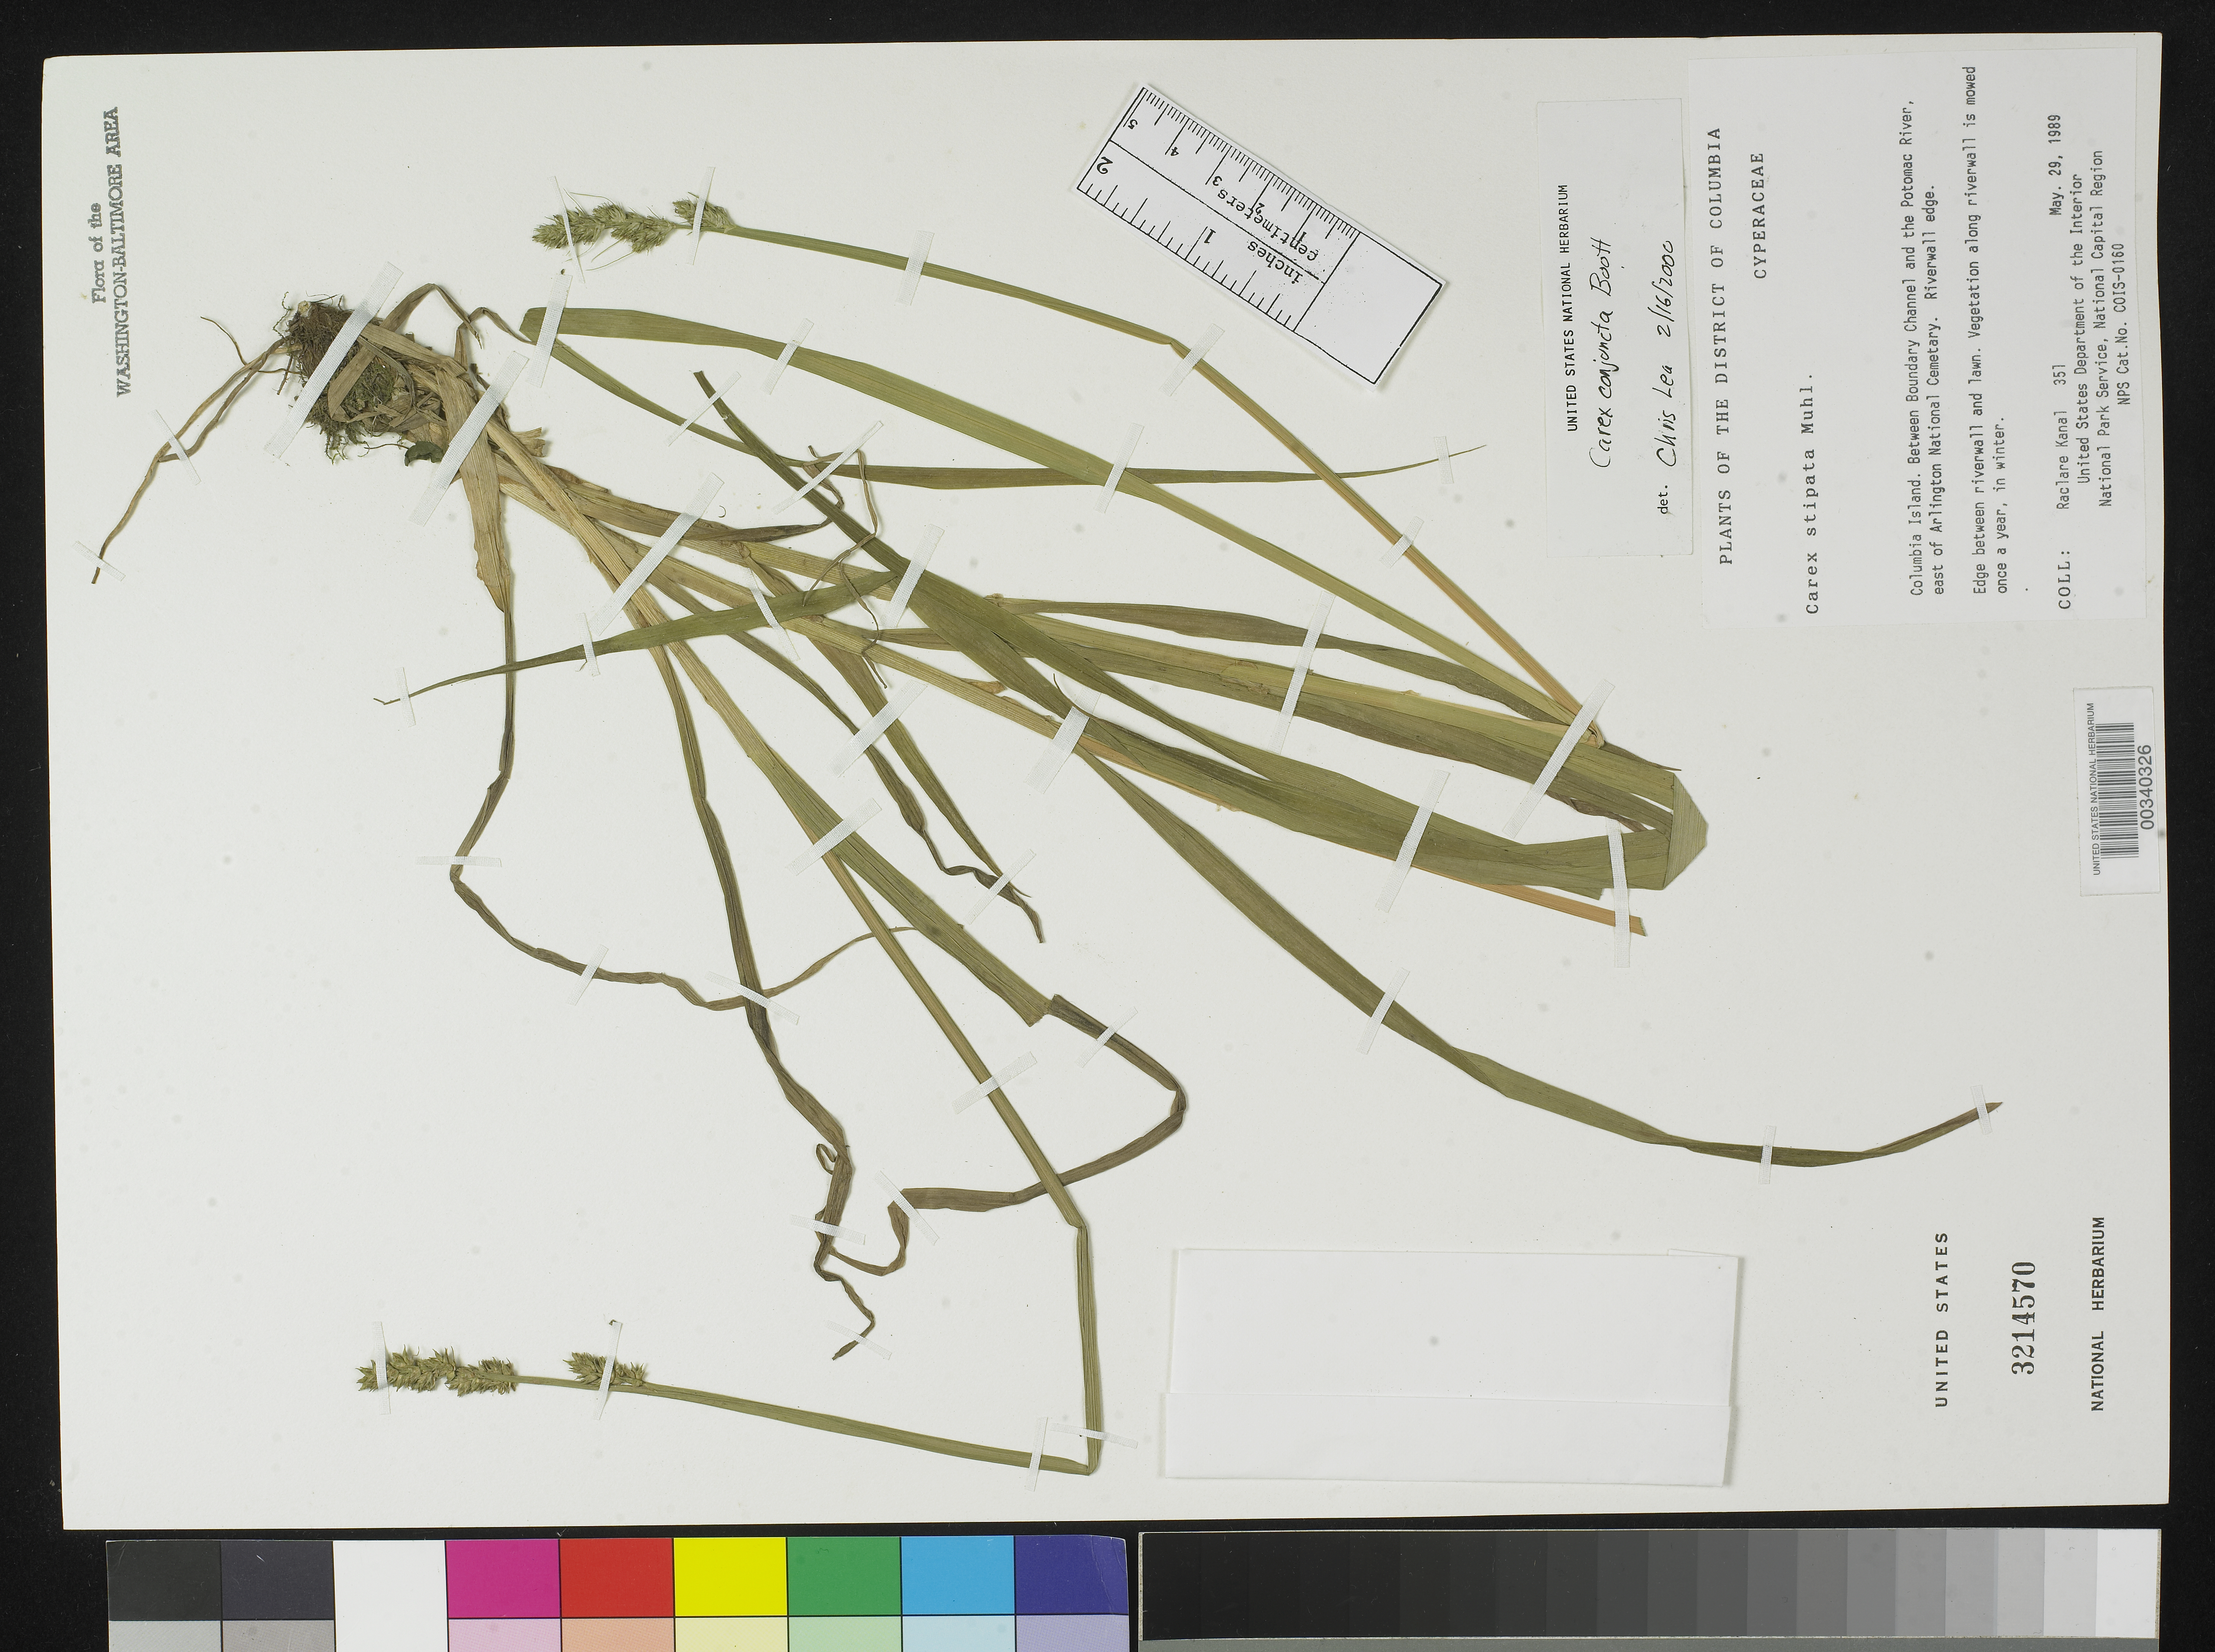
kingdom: Plantae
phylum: Tracheophyta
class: Liliopsida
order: Poales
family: Cyperaceae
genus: Carex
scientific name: Carex conjuncta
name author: Boott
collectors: R. Kanal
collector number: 351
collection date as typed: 29 May 1989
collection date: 1989-05-29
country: United States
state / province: District of Columbia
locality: Columbia Island. between Boundary Channel and Potomac River, E of Arlington National Cemetery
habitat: Riverwall edge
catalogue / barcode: US 3214570